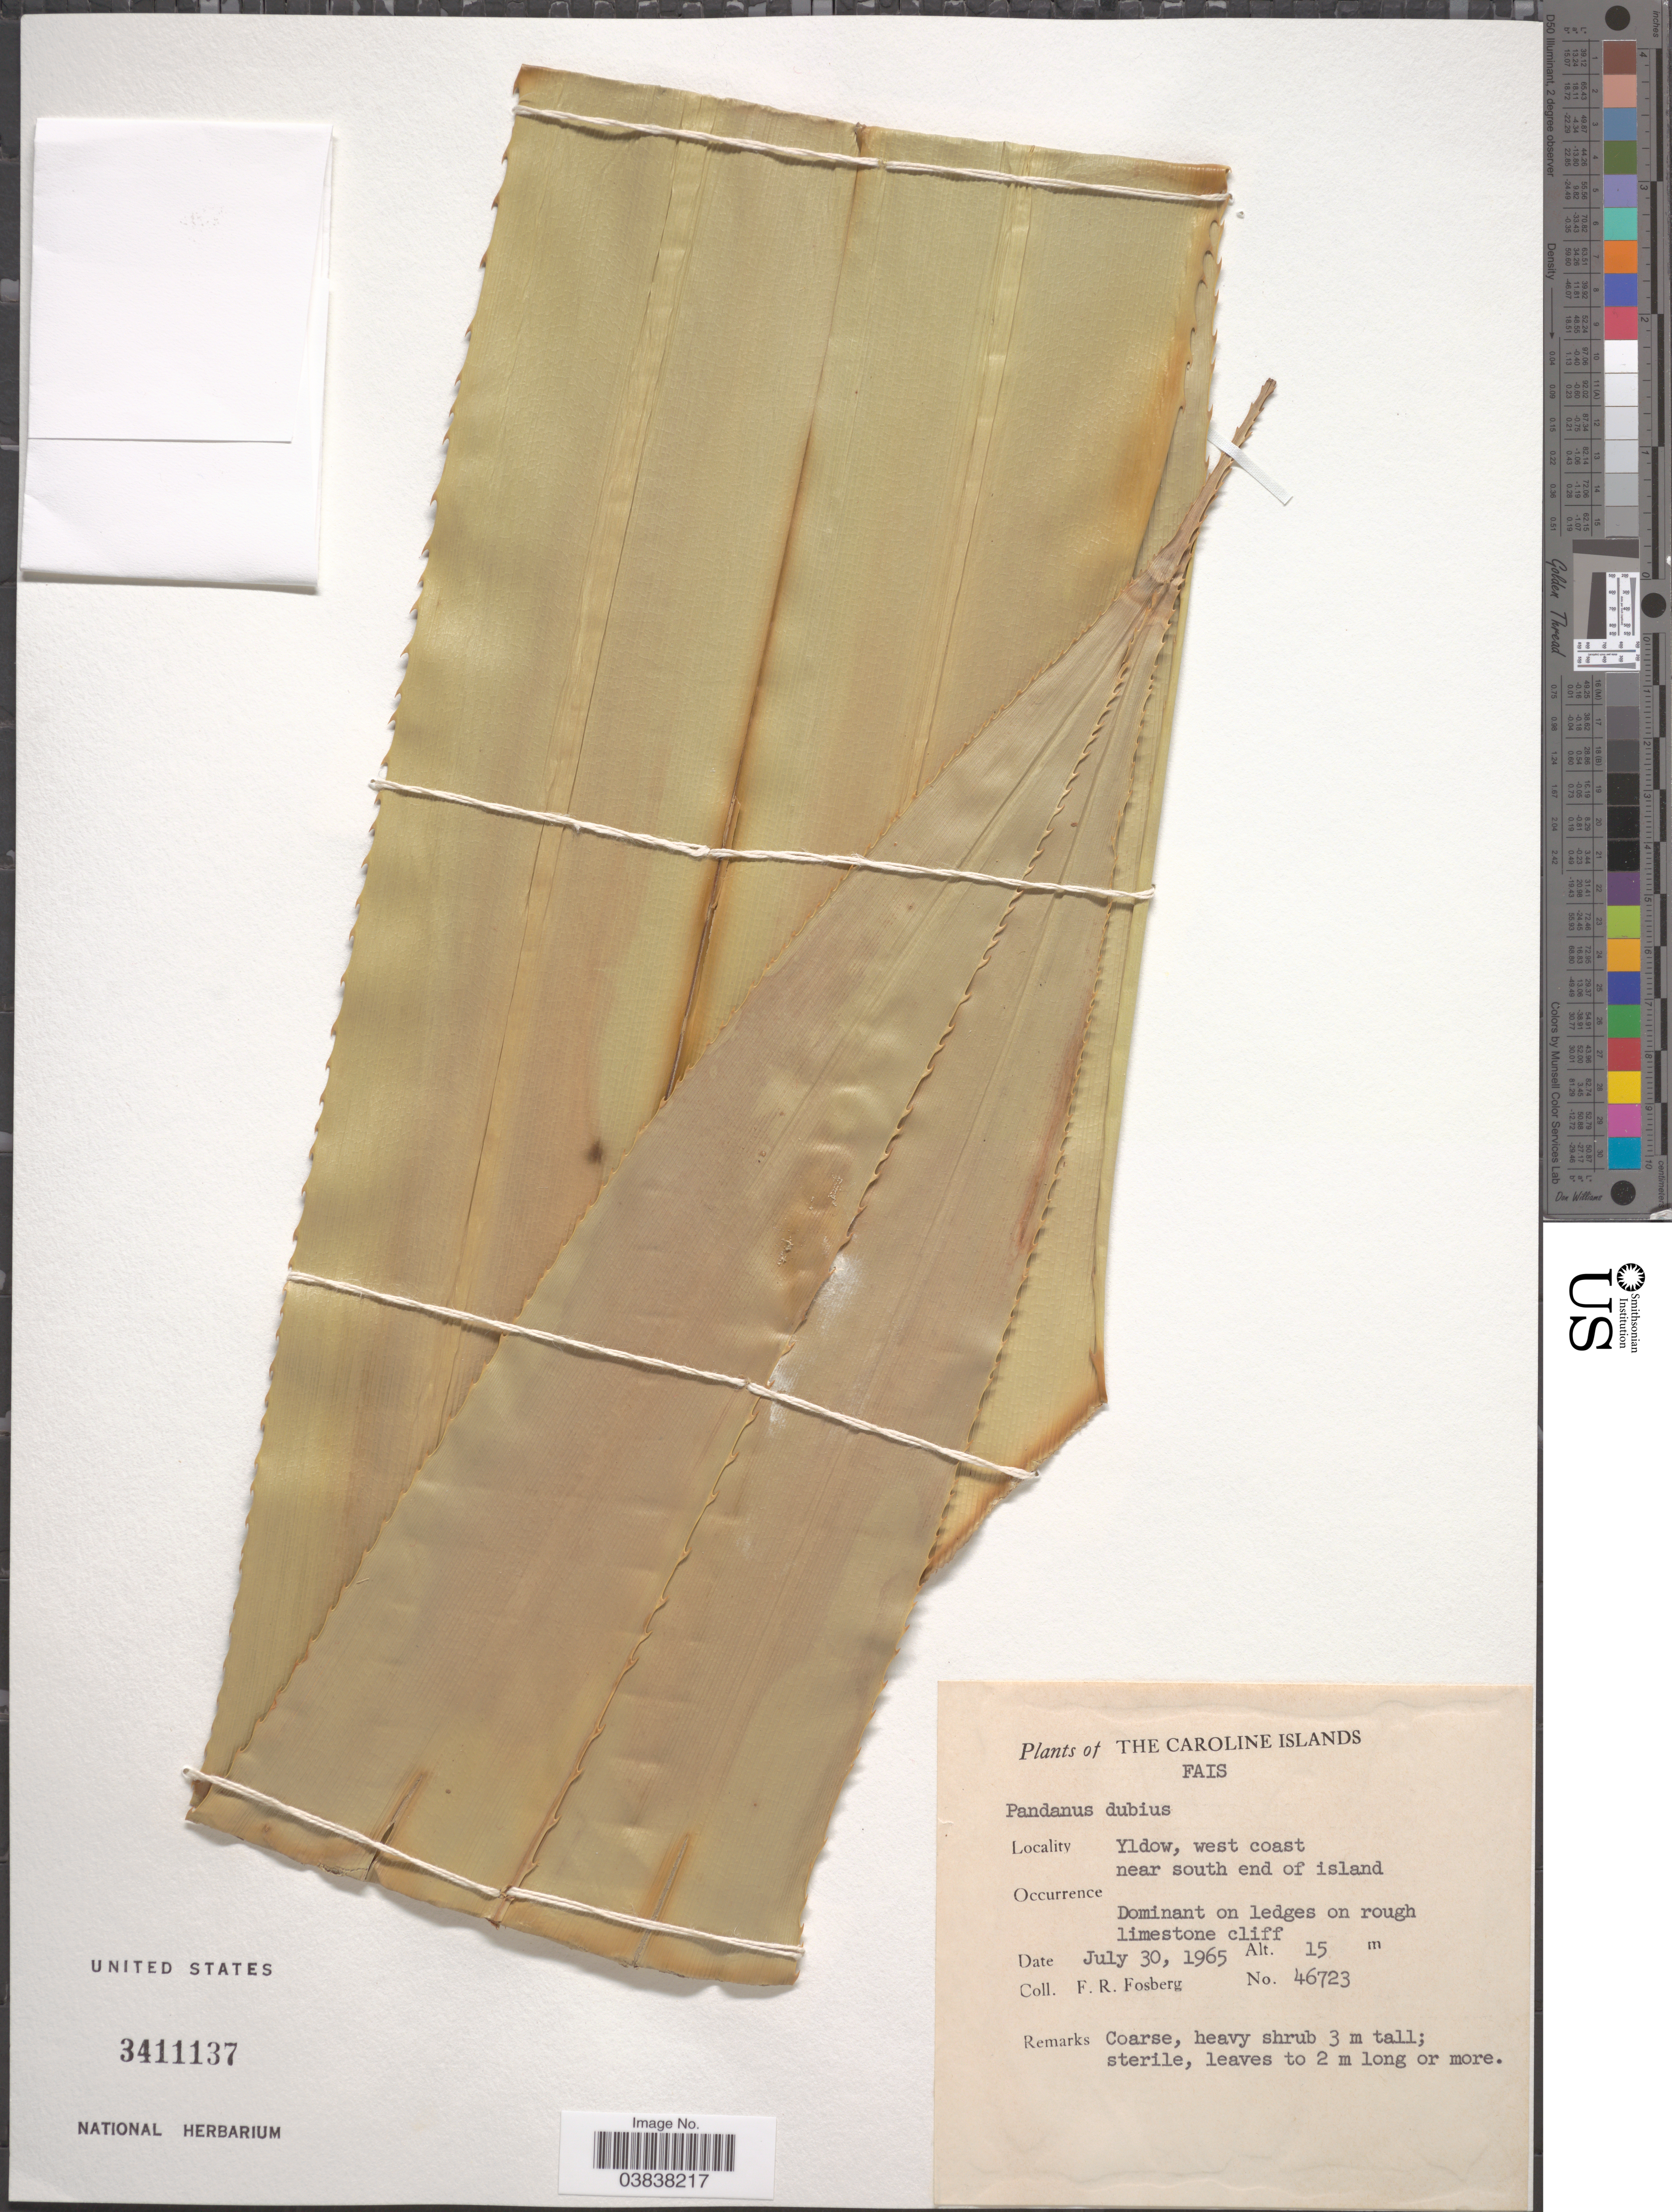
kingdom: Plantae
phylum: Tracheophyta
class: Liliopsida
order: Pandanales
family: Pandanaceae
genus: Pandanus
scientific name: Pandanus dubius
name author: Spreng.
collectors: F. R. Fosberg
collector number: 46723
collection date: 1965-07-30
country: Micronesia, Federated States of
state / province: Yap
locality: The Caroline Islands. Fais. Yldow, west coast near south end of island.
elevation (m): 15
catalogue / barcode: US 3411137